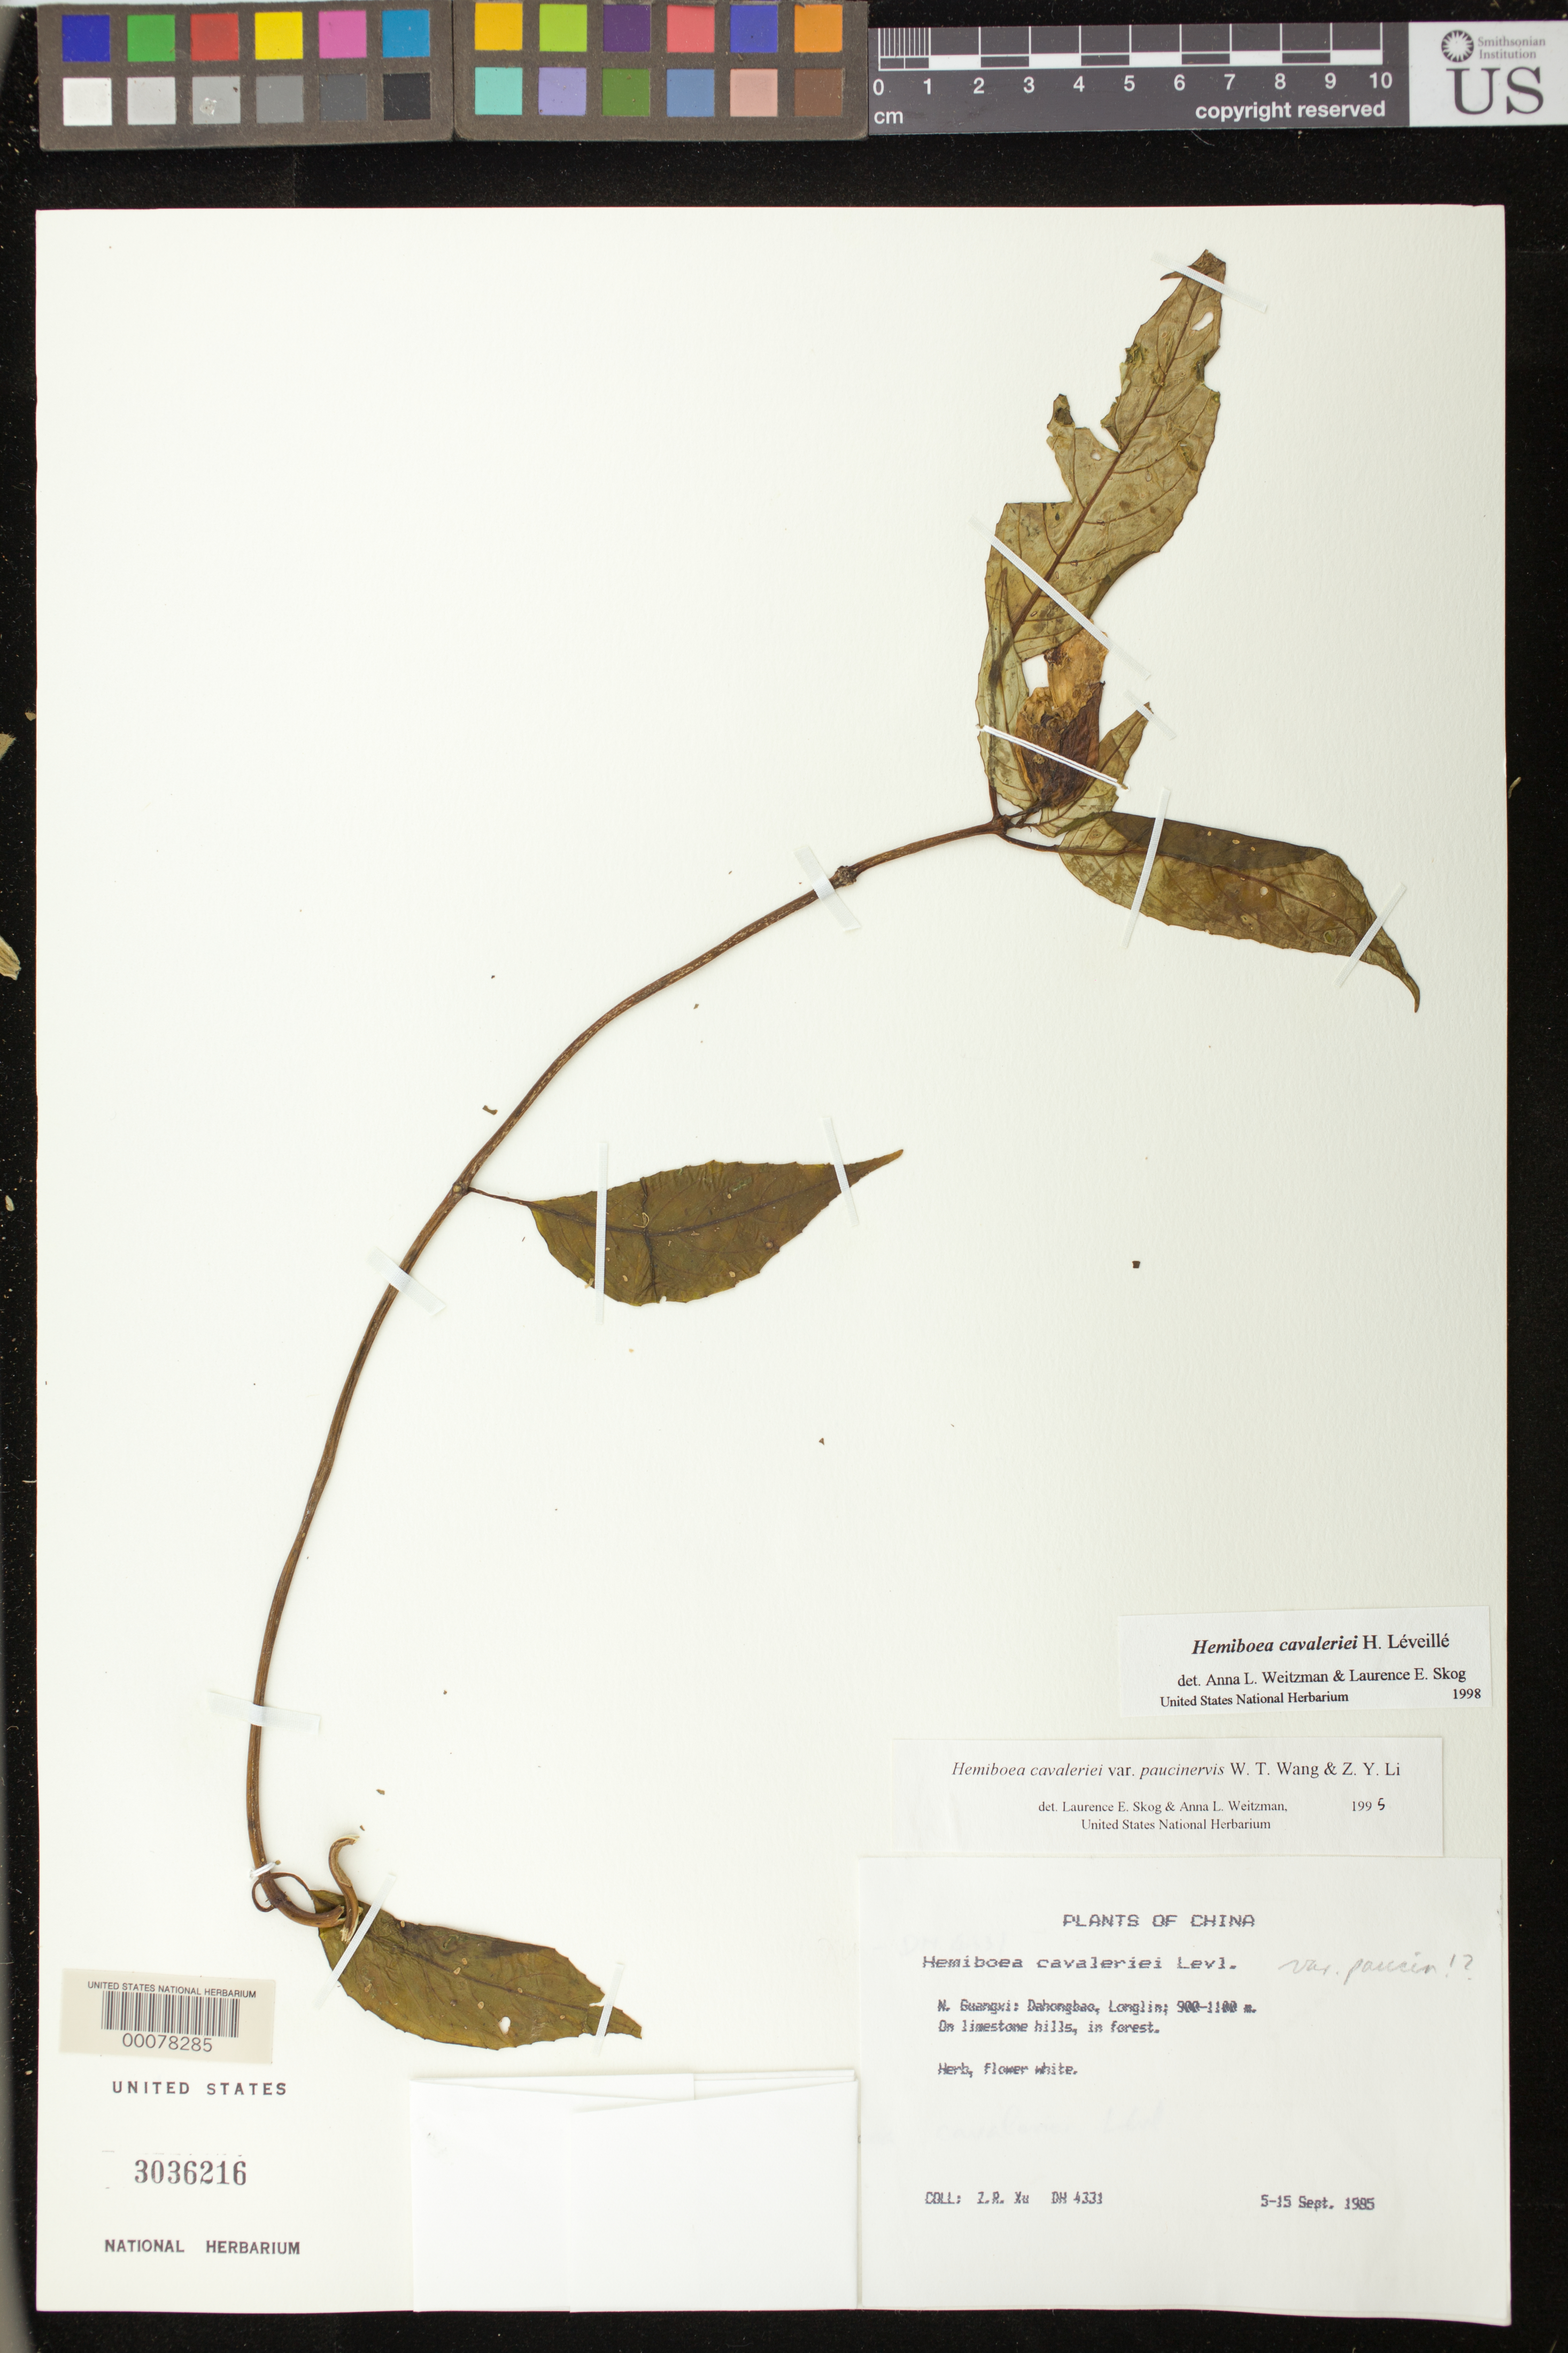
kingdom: Plantae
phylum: Tracheophyta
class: Magnoliopsida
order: Lamiales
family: Gesneriaceae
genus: Hemiboea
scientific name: Hemiboea cavaleriei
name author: H. Lév.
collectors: Z. Xu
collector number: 4331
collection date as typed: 05-15 Sep 1985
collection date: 1985-09-05/1985-09-15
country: China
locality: N guangui, dahongbao, longlin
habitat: On limestone hills, in forest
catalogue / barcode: US 3036216